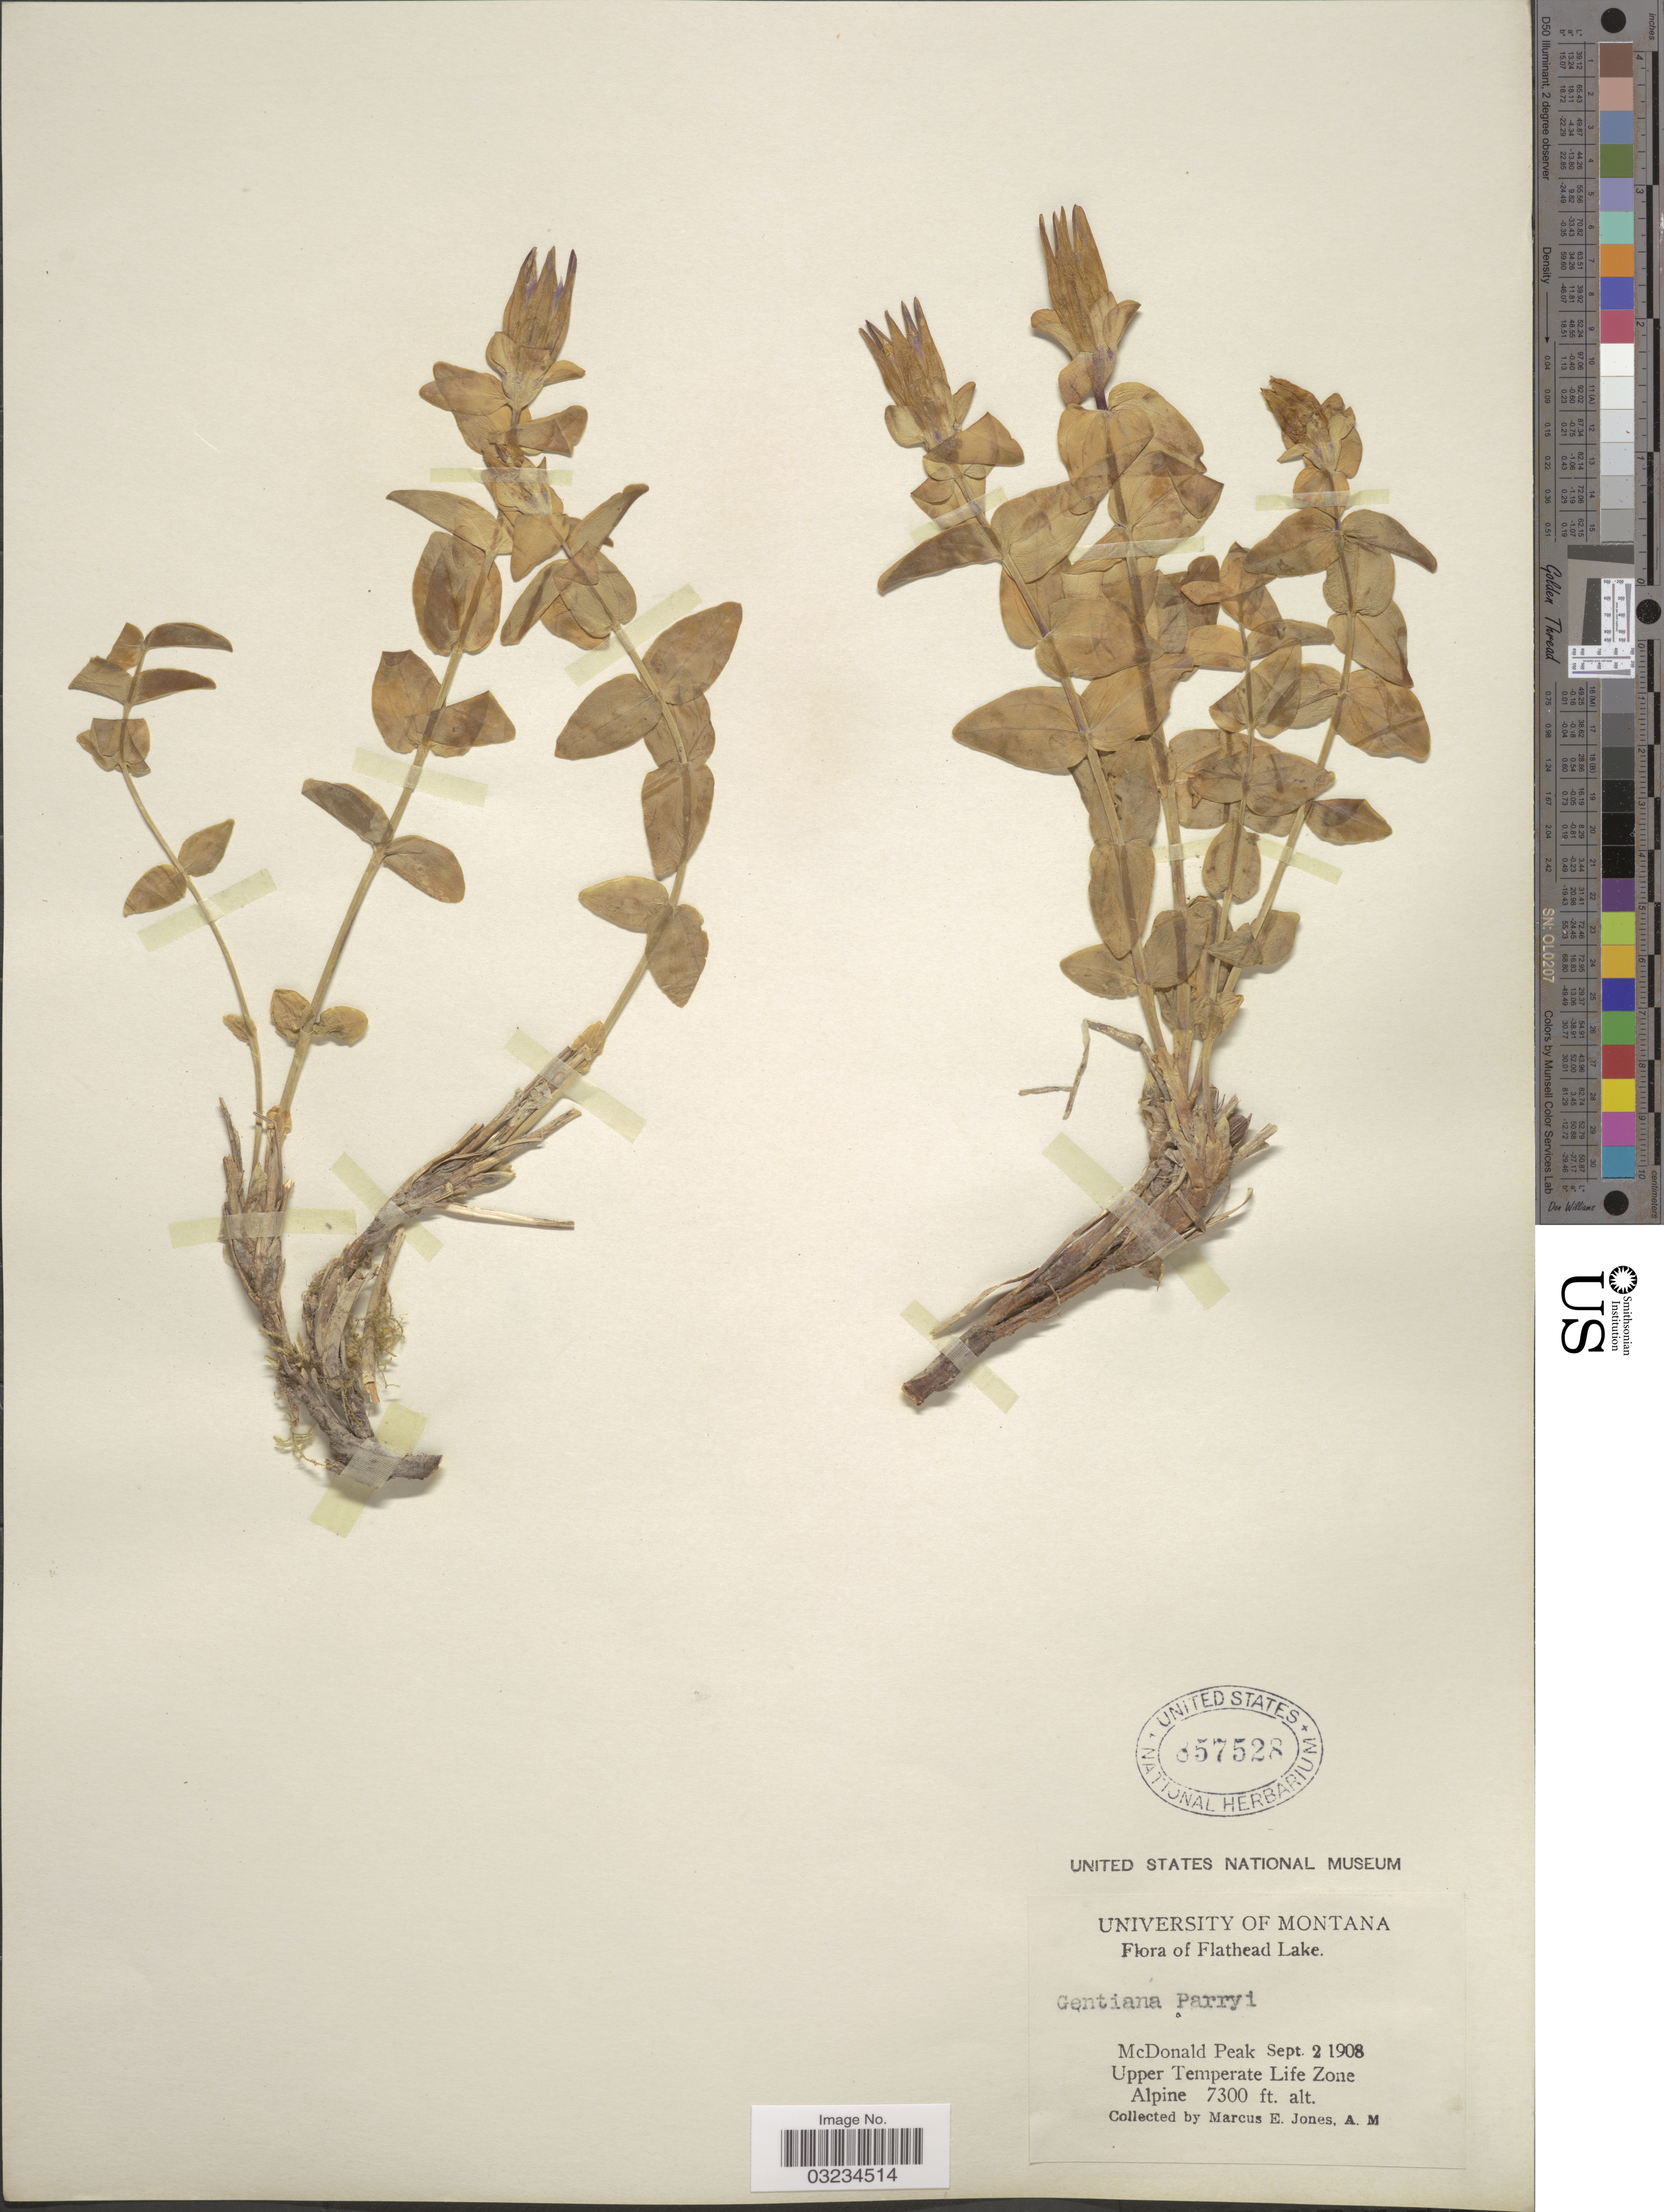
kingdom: Plantae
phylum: Tracheophyta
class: Magnoliopsida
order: Gentianales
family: Gentianaceae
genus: Gentiana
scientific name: Gentiana parryi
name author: Engelm.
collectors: M. E. Jones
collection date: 1908-09-02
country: United States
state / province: Montana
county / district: Lake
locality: Flathead Lake. McDonald Peak. Upper Temperate Life Zone. Alpine.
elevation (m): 2225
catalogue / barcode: US 857528